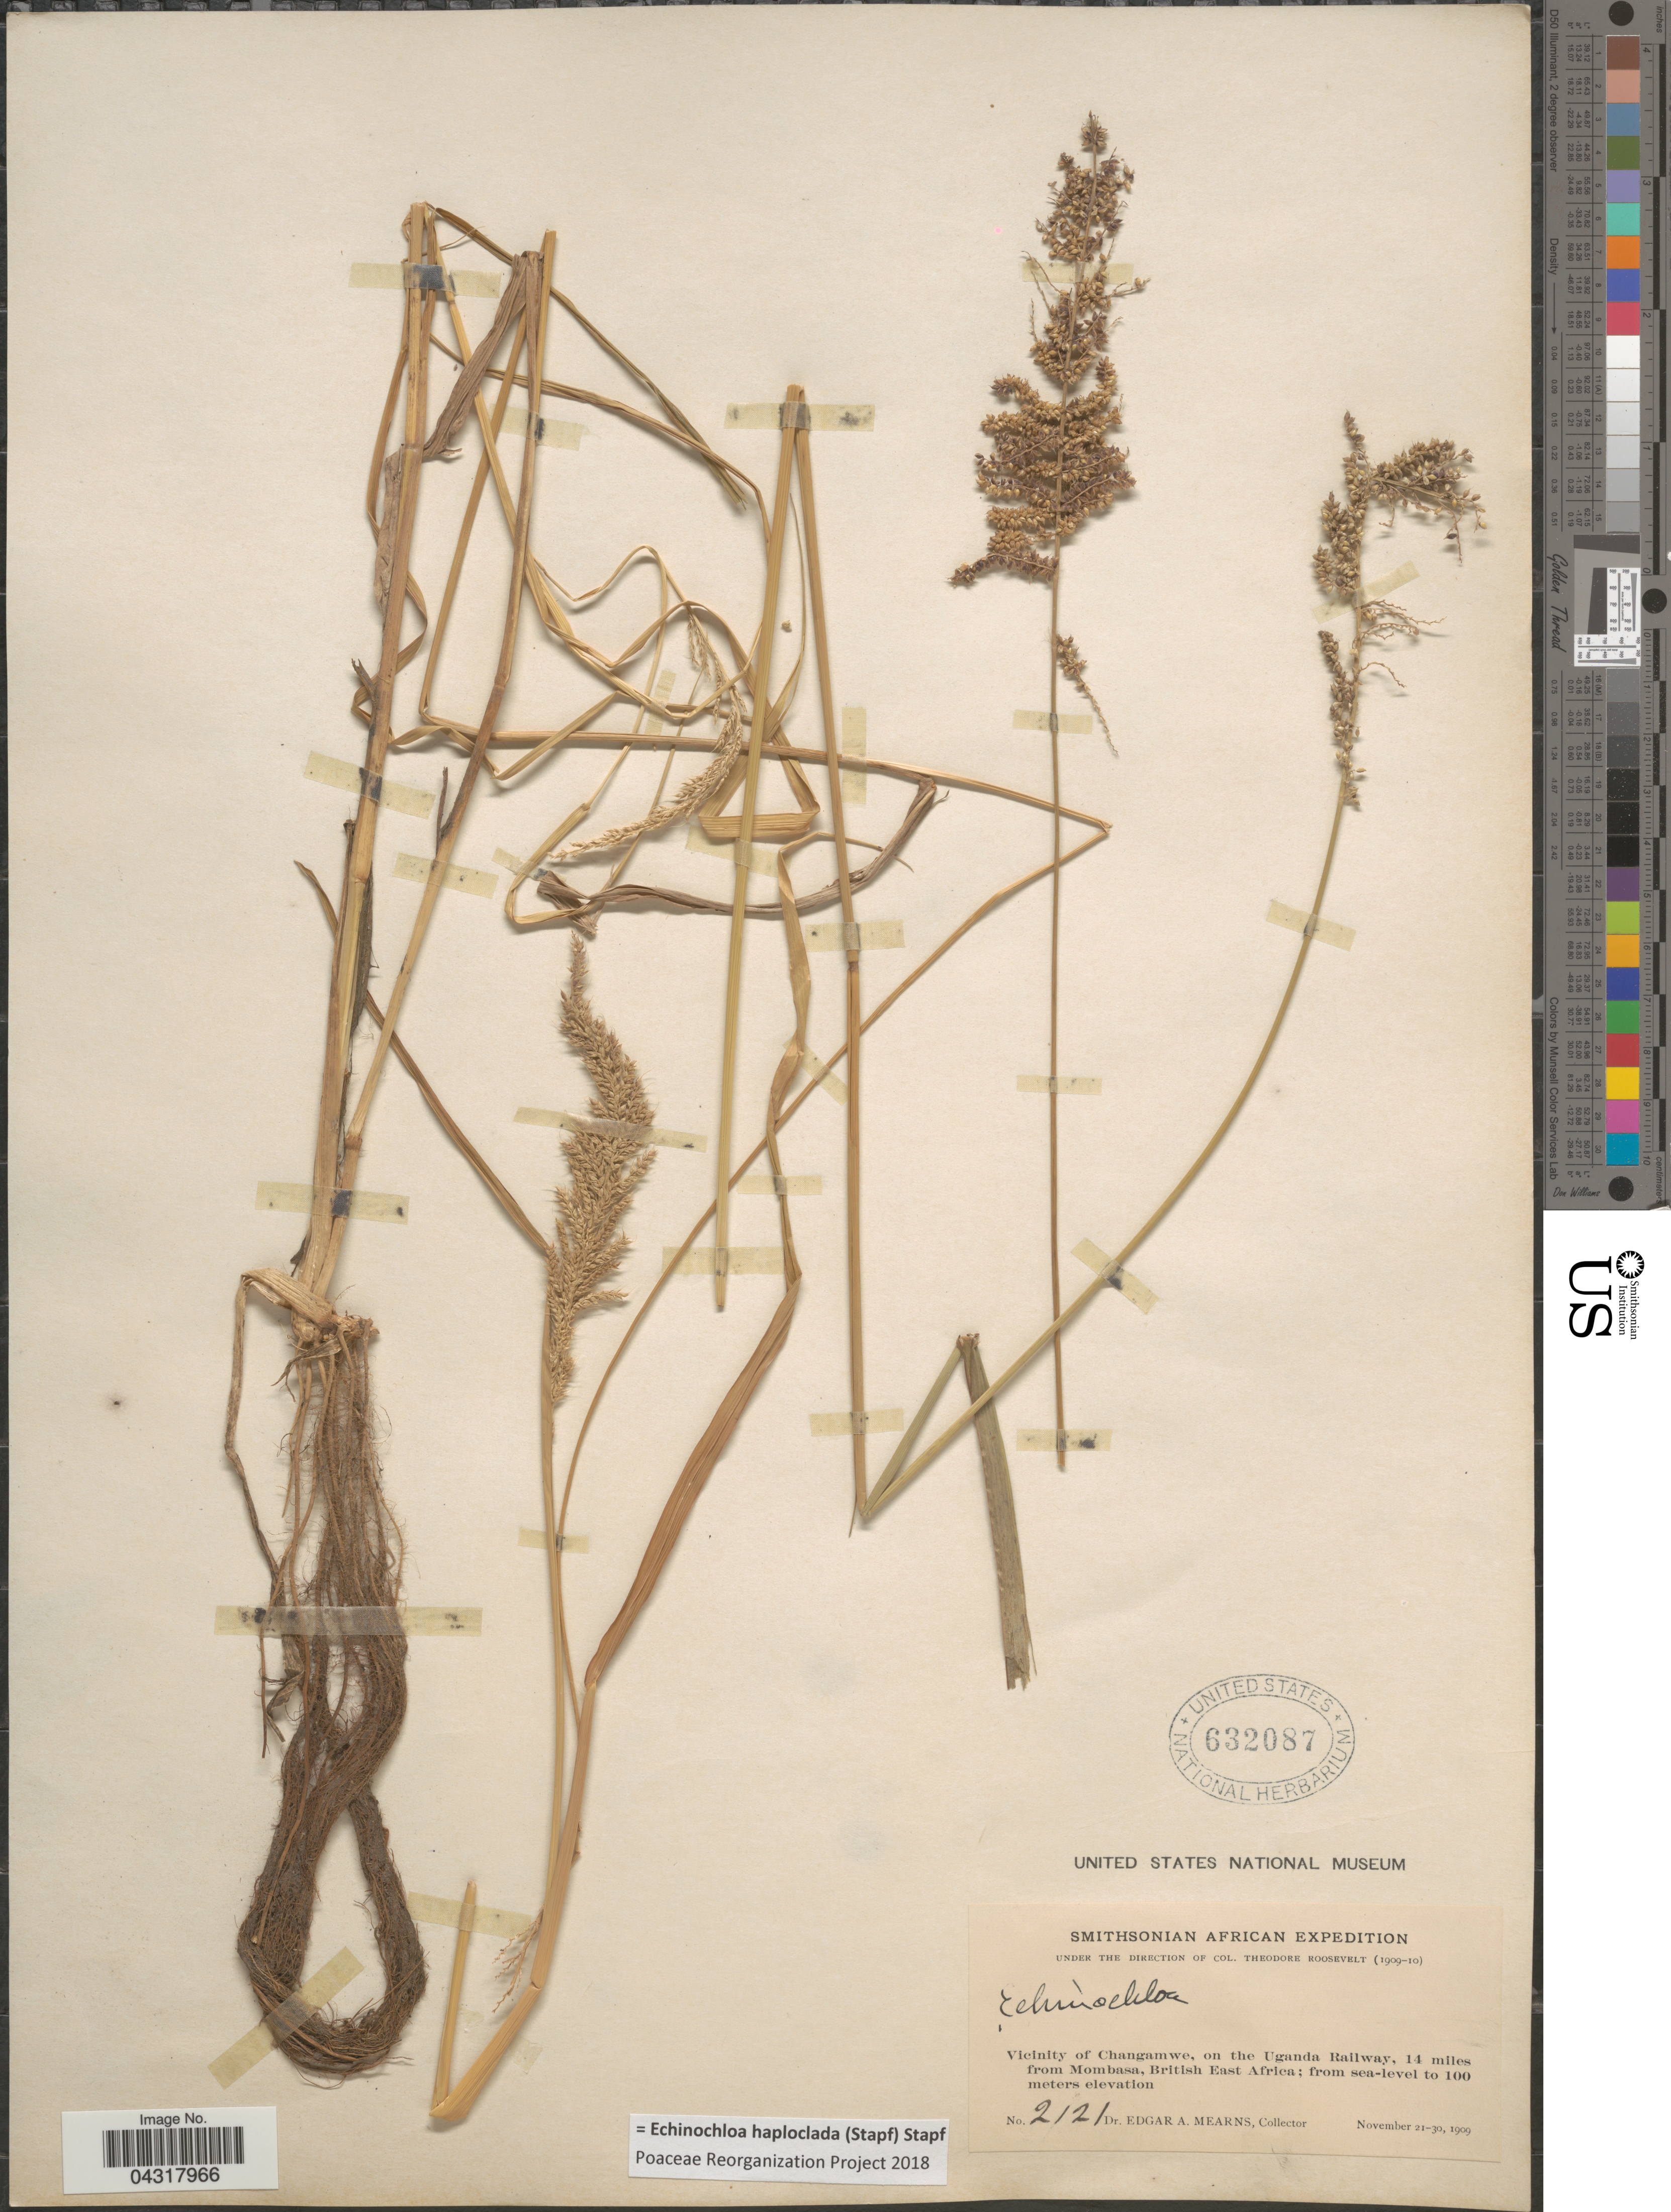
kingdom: Plantae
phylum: Tracheophyta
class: Liliopsida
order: Poales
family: Poaceae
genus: Echinochloa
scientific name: Echinochloa haploclada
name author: (Stapf) Stapf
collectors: E. A. Mearns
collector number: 2121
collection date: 1909-11-21/1909-11-30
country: Uganda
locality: Smithsonian African Expedition. Vicinity of Changamwe, on the Uganda Railway, 14 miles from Mombasa, British East Africa.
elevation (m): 0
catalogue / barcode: US 632087